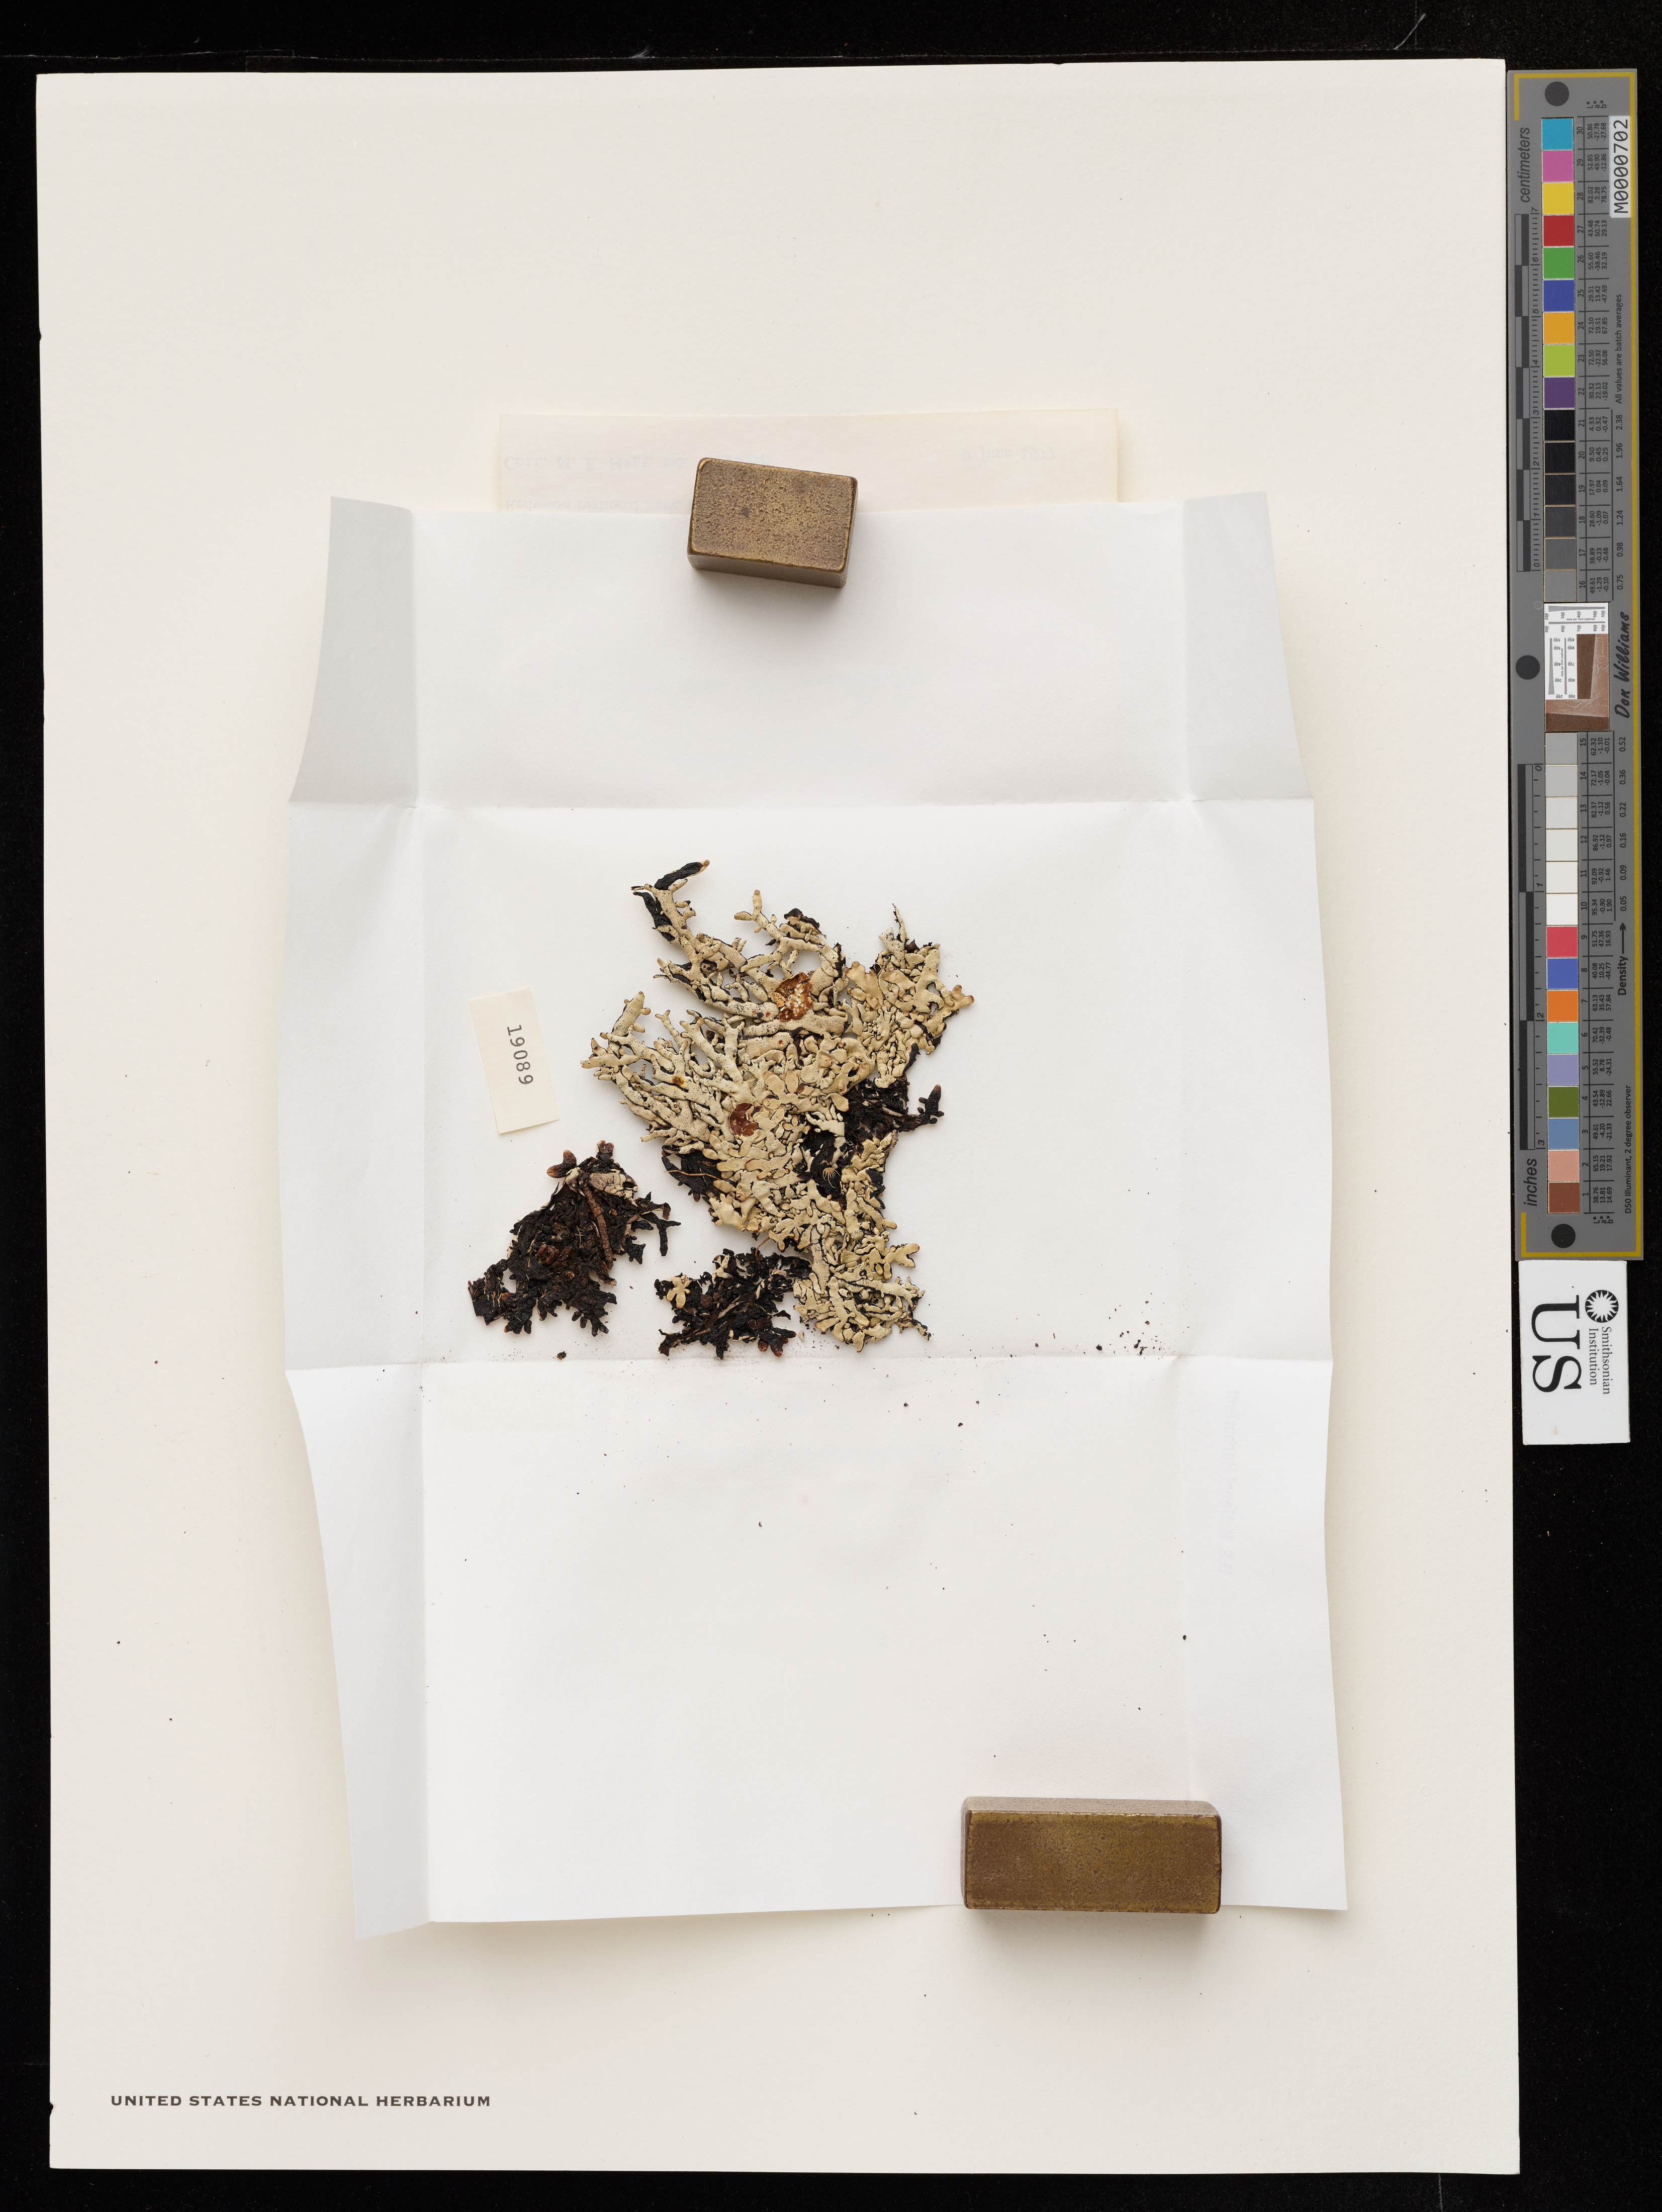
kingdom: Fungi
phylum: Ascomycota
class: Lecanoromycetes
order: Lecanorales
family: Parmeliaceae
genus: Hypogymnia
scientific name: Hypogymnia enteromorpha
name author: (Ach.) Nyl.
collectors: M. Hale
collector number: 48330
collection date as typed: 09 Jun 1977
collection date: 1977-06-09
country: United States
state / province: California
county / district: Del Norte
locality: Redwood nat. park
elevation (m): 0